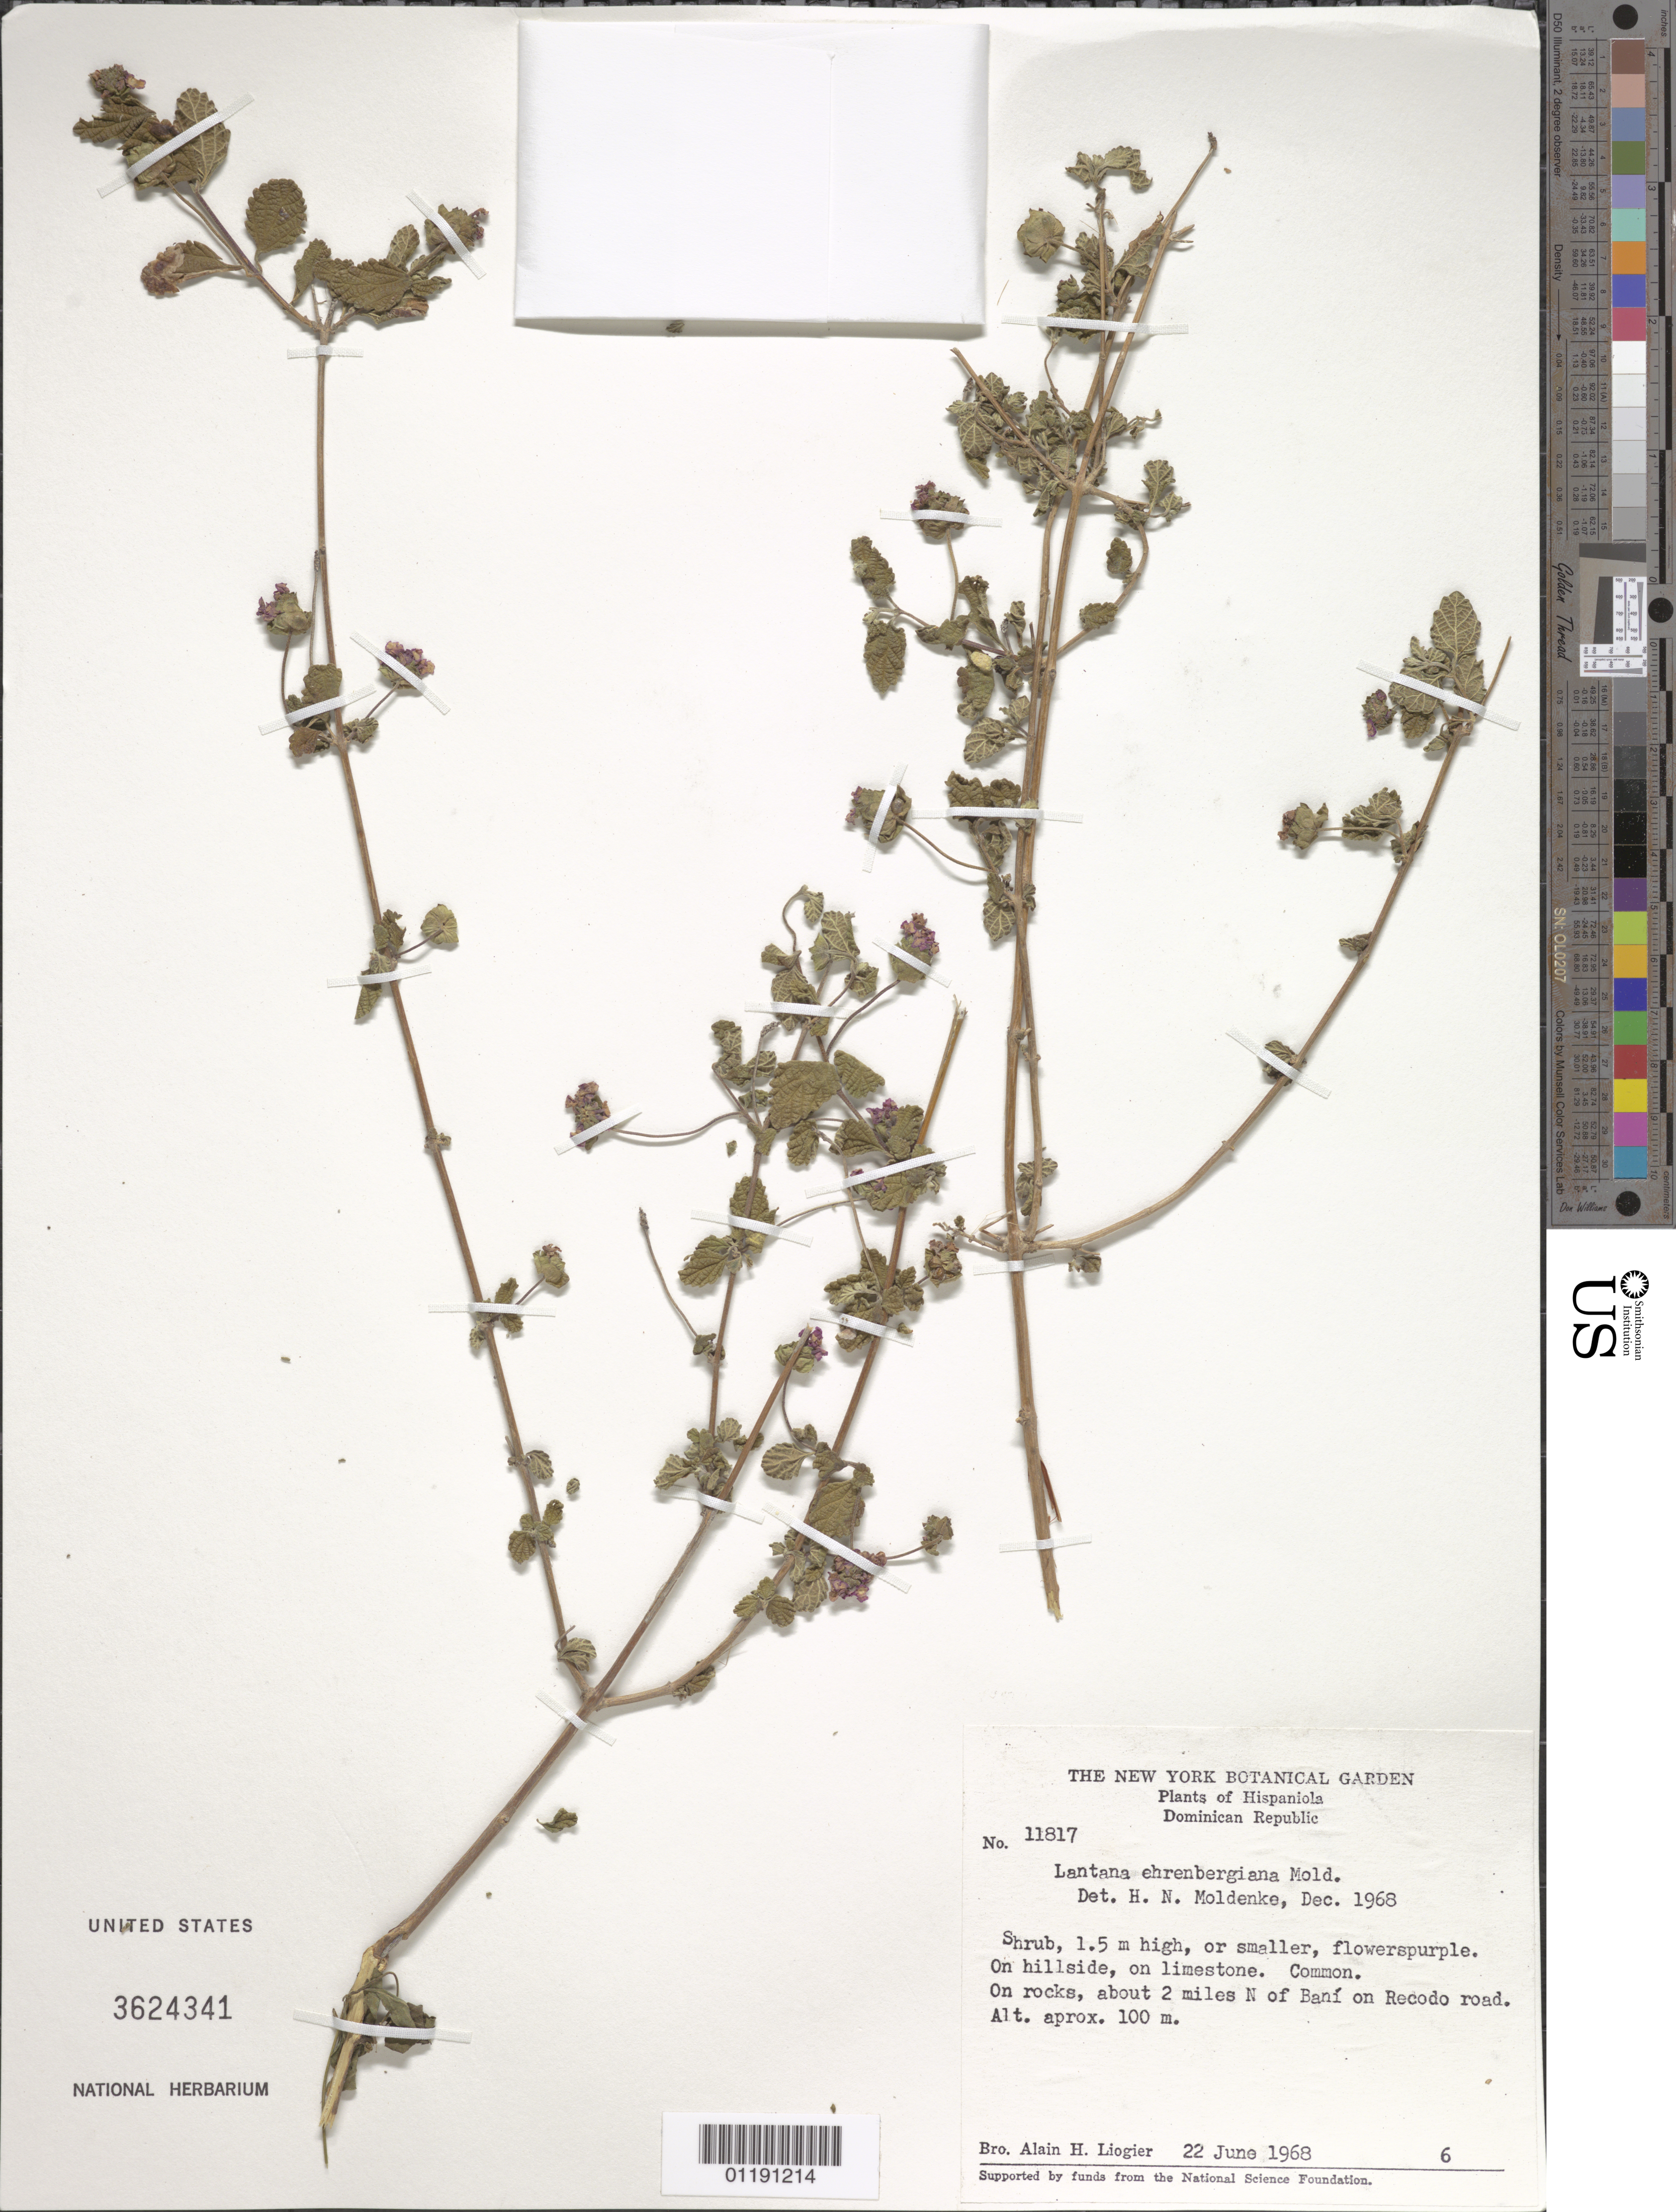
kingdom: Plantae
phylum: Tracheophyta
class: Magnoliopsida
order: Lamiales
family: Verbenaceae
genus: Lantana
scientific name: Lantana ehrenbergiana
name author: Moldenke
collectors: A. H. Liogier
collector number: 11817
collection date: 1968-06-22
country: Dominican Republic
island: Hispaniola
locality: About 2 miles N of Baní on Recodo road.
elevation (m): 100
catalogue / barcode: US 3624341